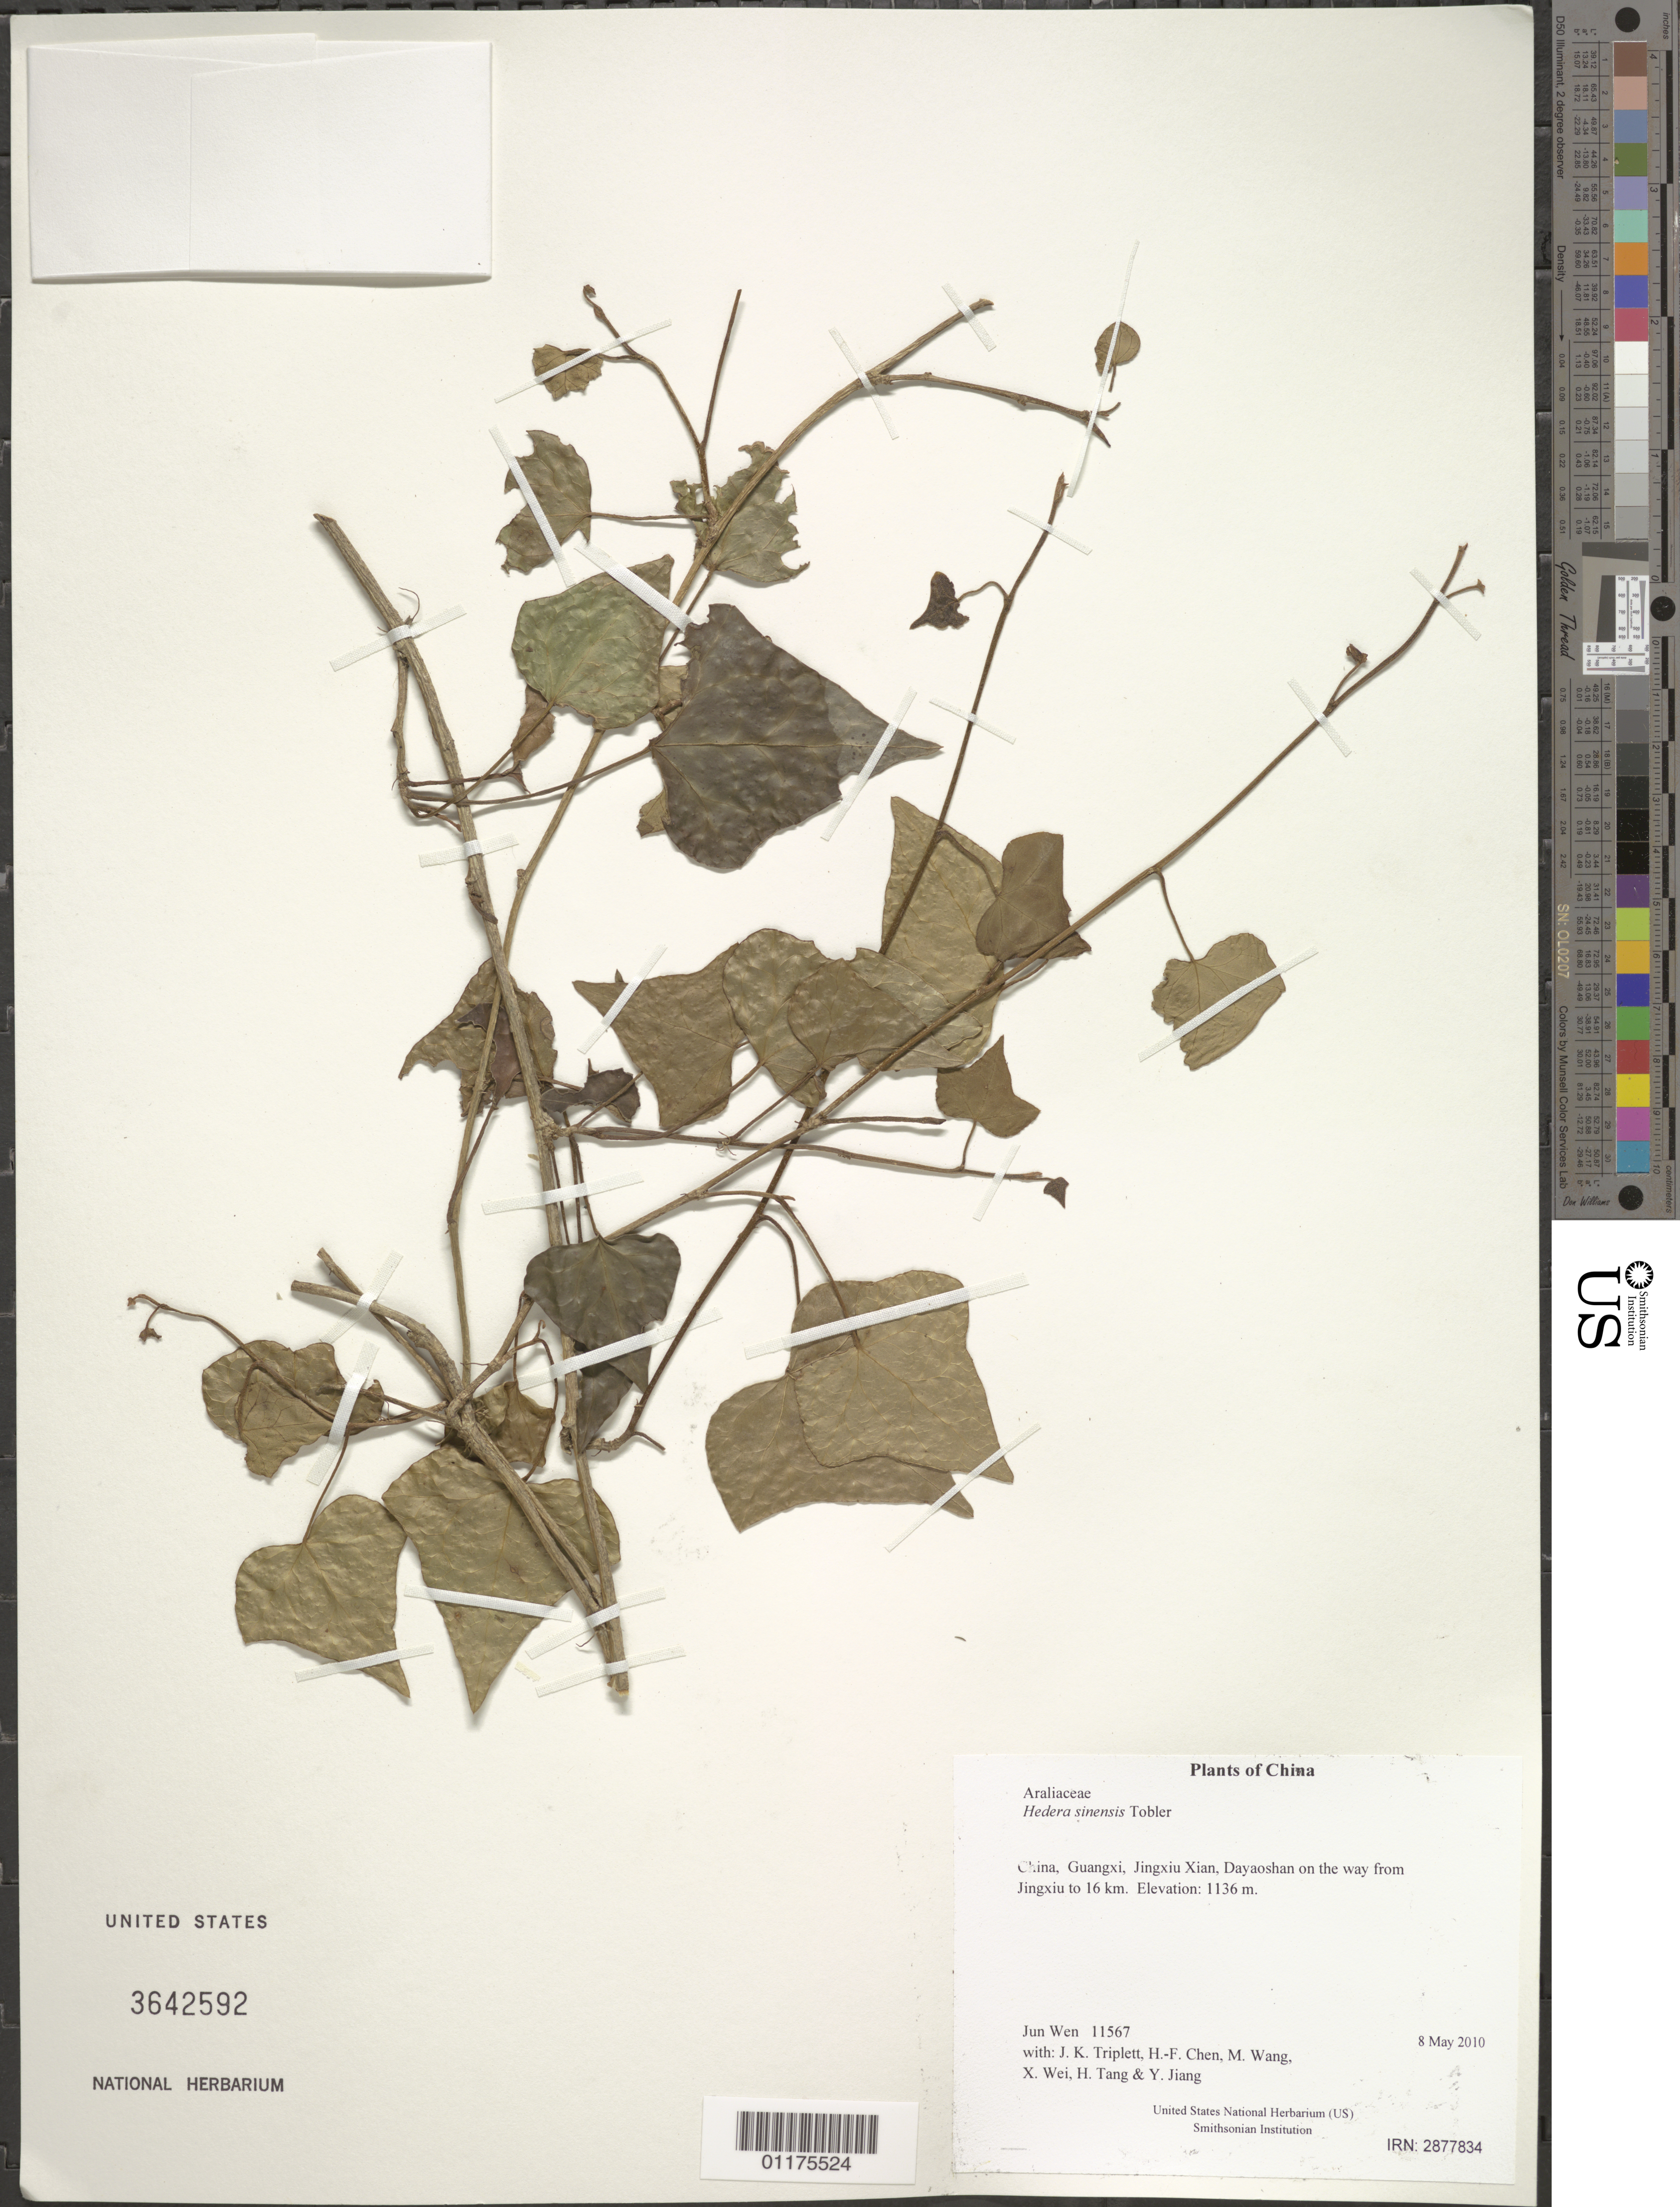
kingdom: Plantae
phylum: Tracheophyta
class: Magnoliopsida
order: Apiales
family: Araliaceae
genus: Hedera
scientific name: Hedera sinensis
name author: (Tobler) Hand.-Mazz.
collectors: J. Wen, J. K. Triplett, H.-F. Chen, M. Wang, X. Wei, H. Tang & Y. Jiang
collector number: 11567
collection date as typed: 8 May 2010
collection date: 2010-05-08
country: China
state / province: Guangxi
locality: Jingxiu Xian, Dayaoshan on the way from Jingxiu to 16 km.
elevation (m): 1136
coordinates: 24 09.412 N, 110 12.511 E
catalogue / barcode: US 3642592